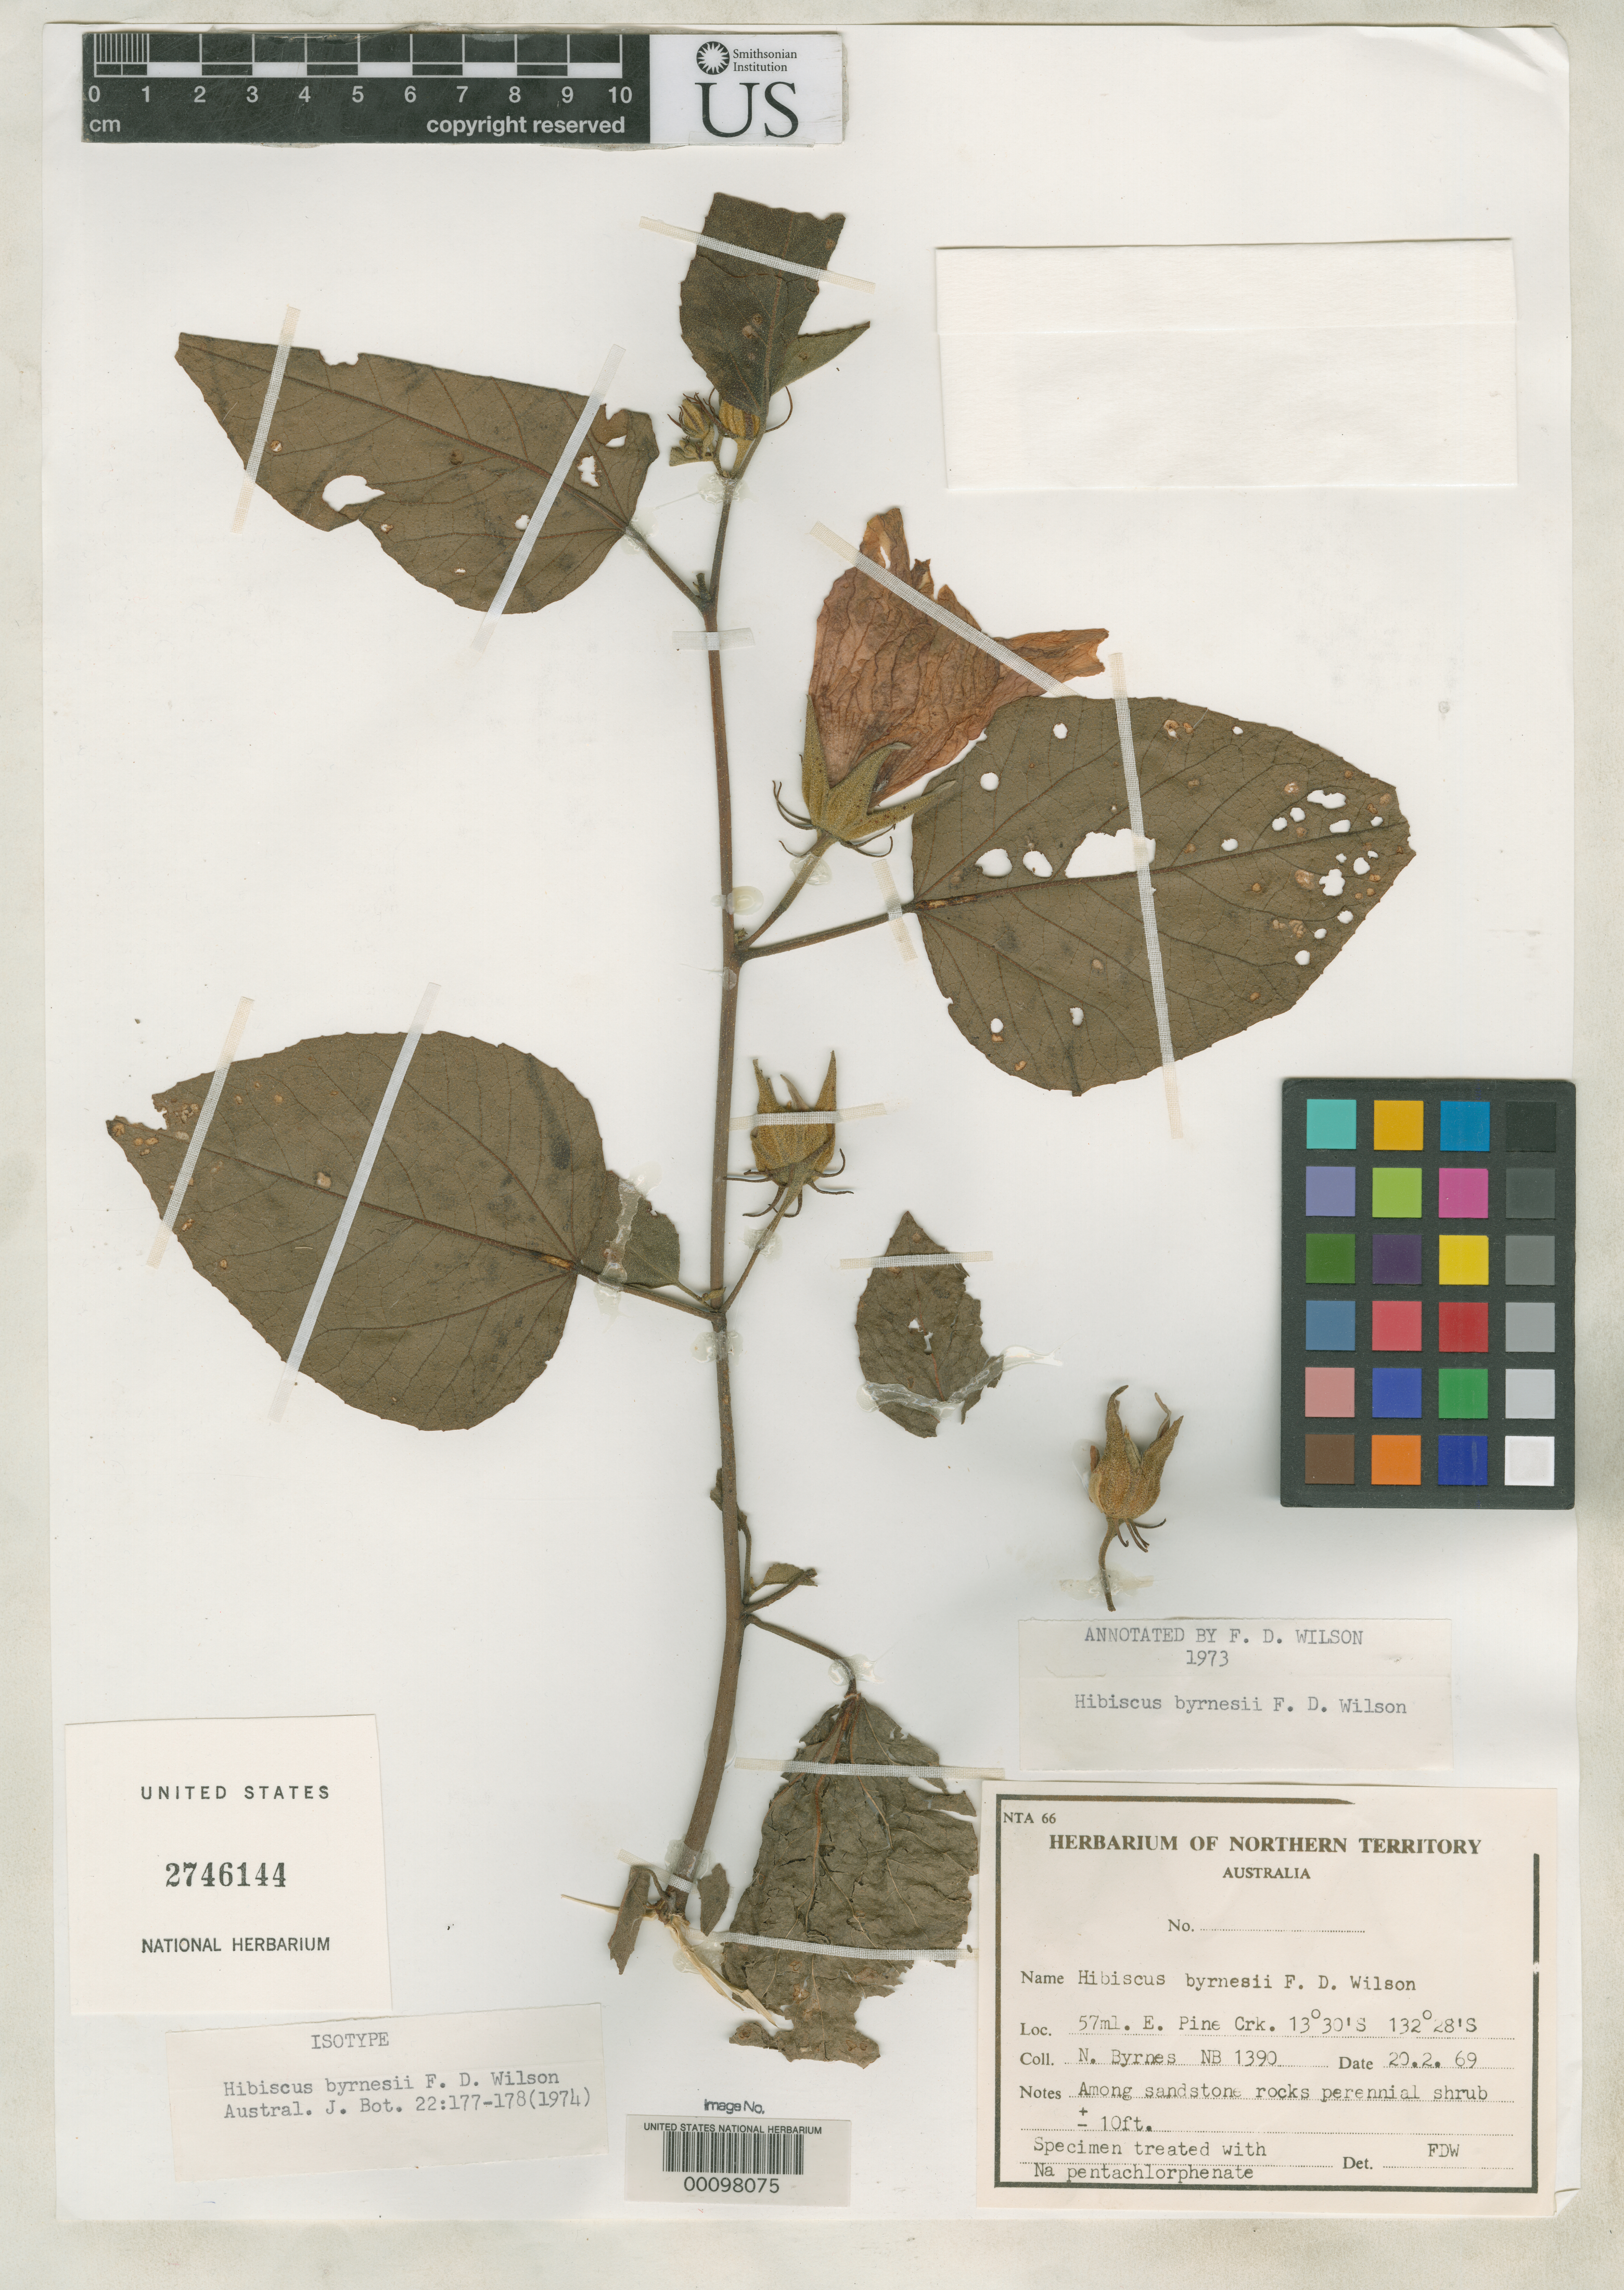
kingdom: Plantae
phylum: Tracheophyta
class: Magnoliopsida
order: Malvales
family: Malvaceae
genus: Hibiscus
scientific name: Hibiscus byrnesii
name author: F.D. Wilson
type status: Isotype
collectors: N. Byrnes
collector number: NB1390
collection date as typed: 20 Feb 1969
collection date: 1969-02-20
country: Australia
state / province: Northern Territory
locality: East of Pine Creek.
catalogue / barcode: US 2746144